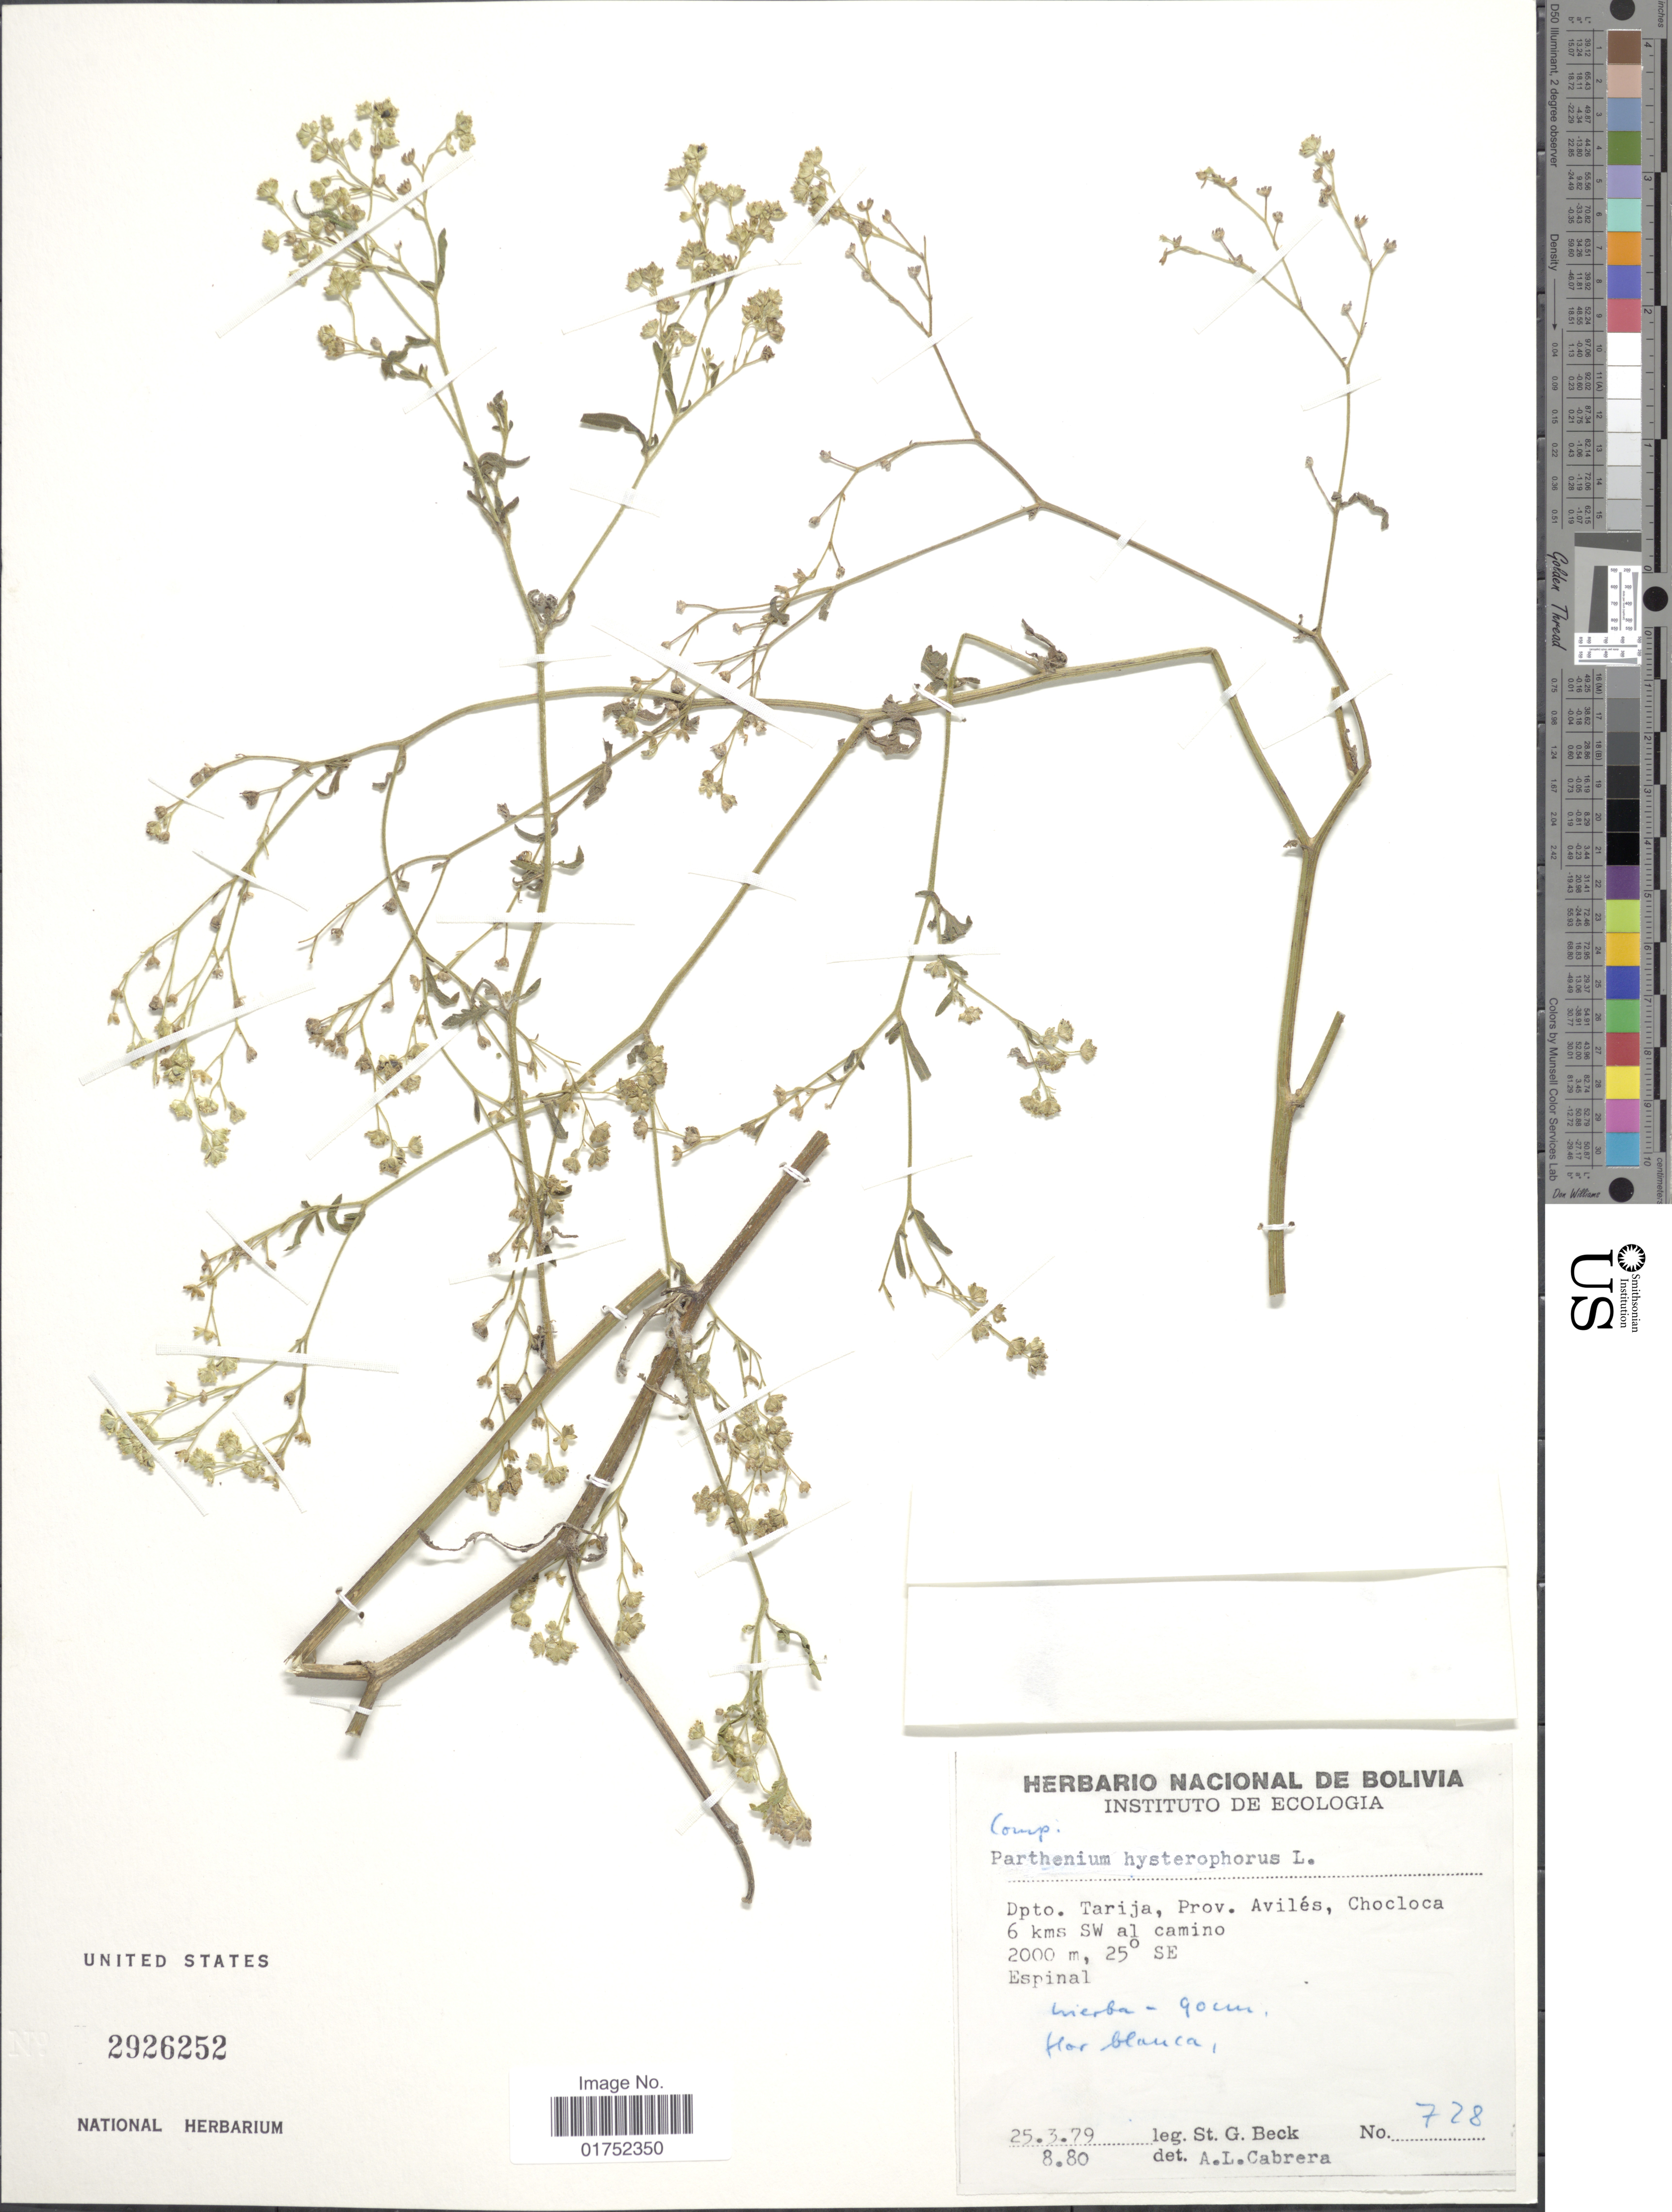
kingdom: Plantae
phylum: Tracheophyta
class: Magnoliopsida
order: Asterales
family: Asteraceae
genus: Parthenium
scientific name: Parthenium hysterophorus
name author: L.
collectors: S. G. Beck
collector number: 728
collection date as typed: Transcribed d/m/y: 25/3/79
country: Bolivia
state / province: Tarija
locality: Prov. Aviles, Chocloca 6 kms SW al camino, 25° SE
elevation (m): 2000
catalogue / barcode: US 2926252